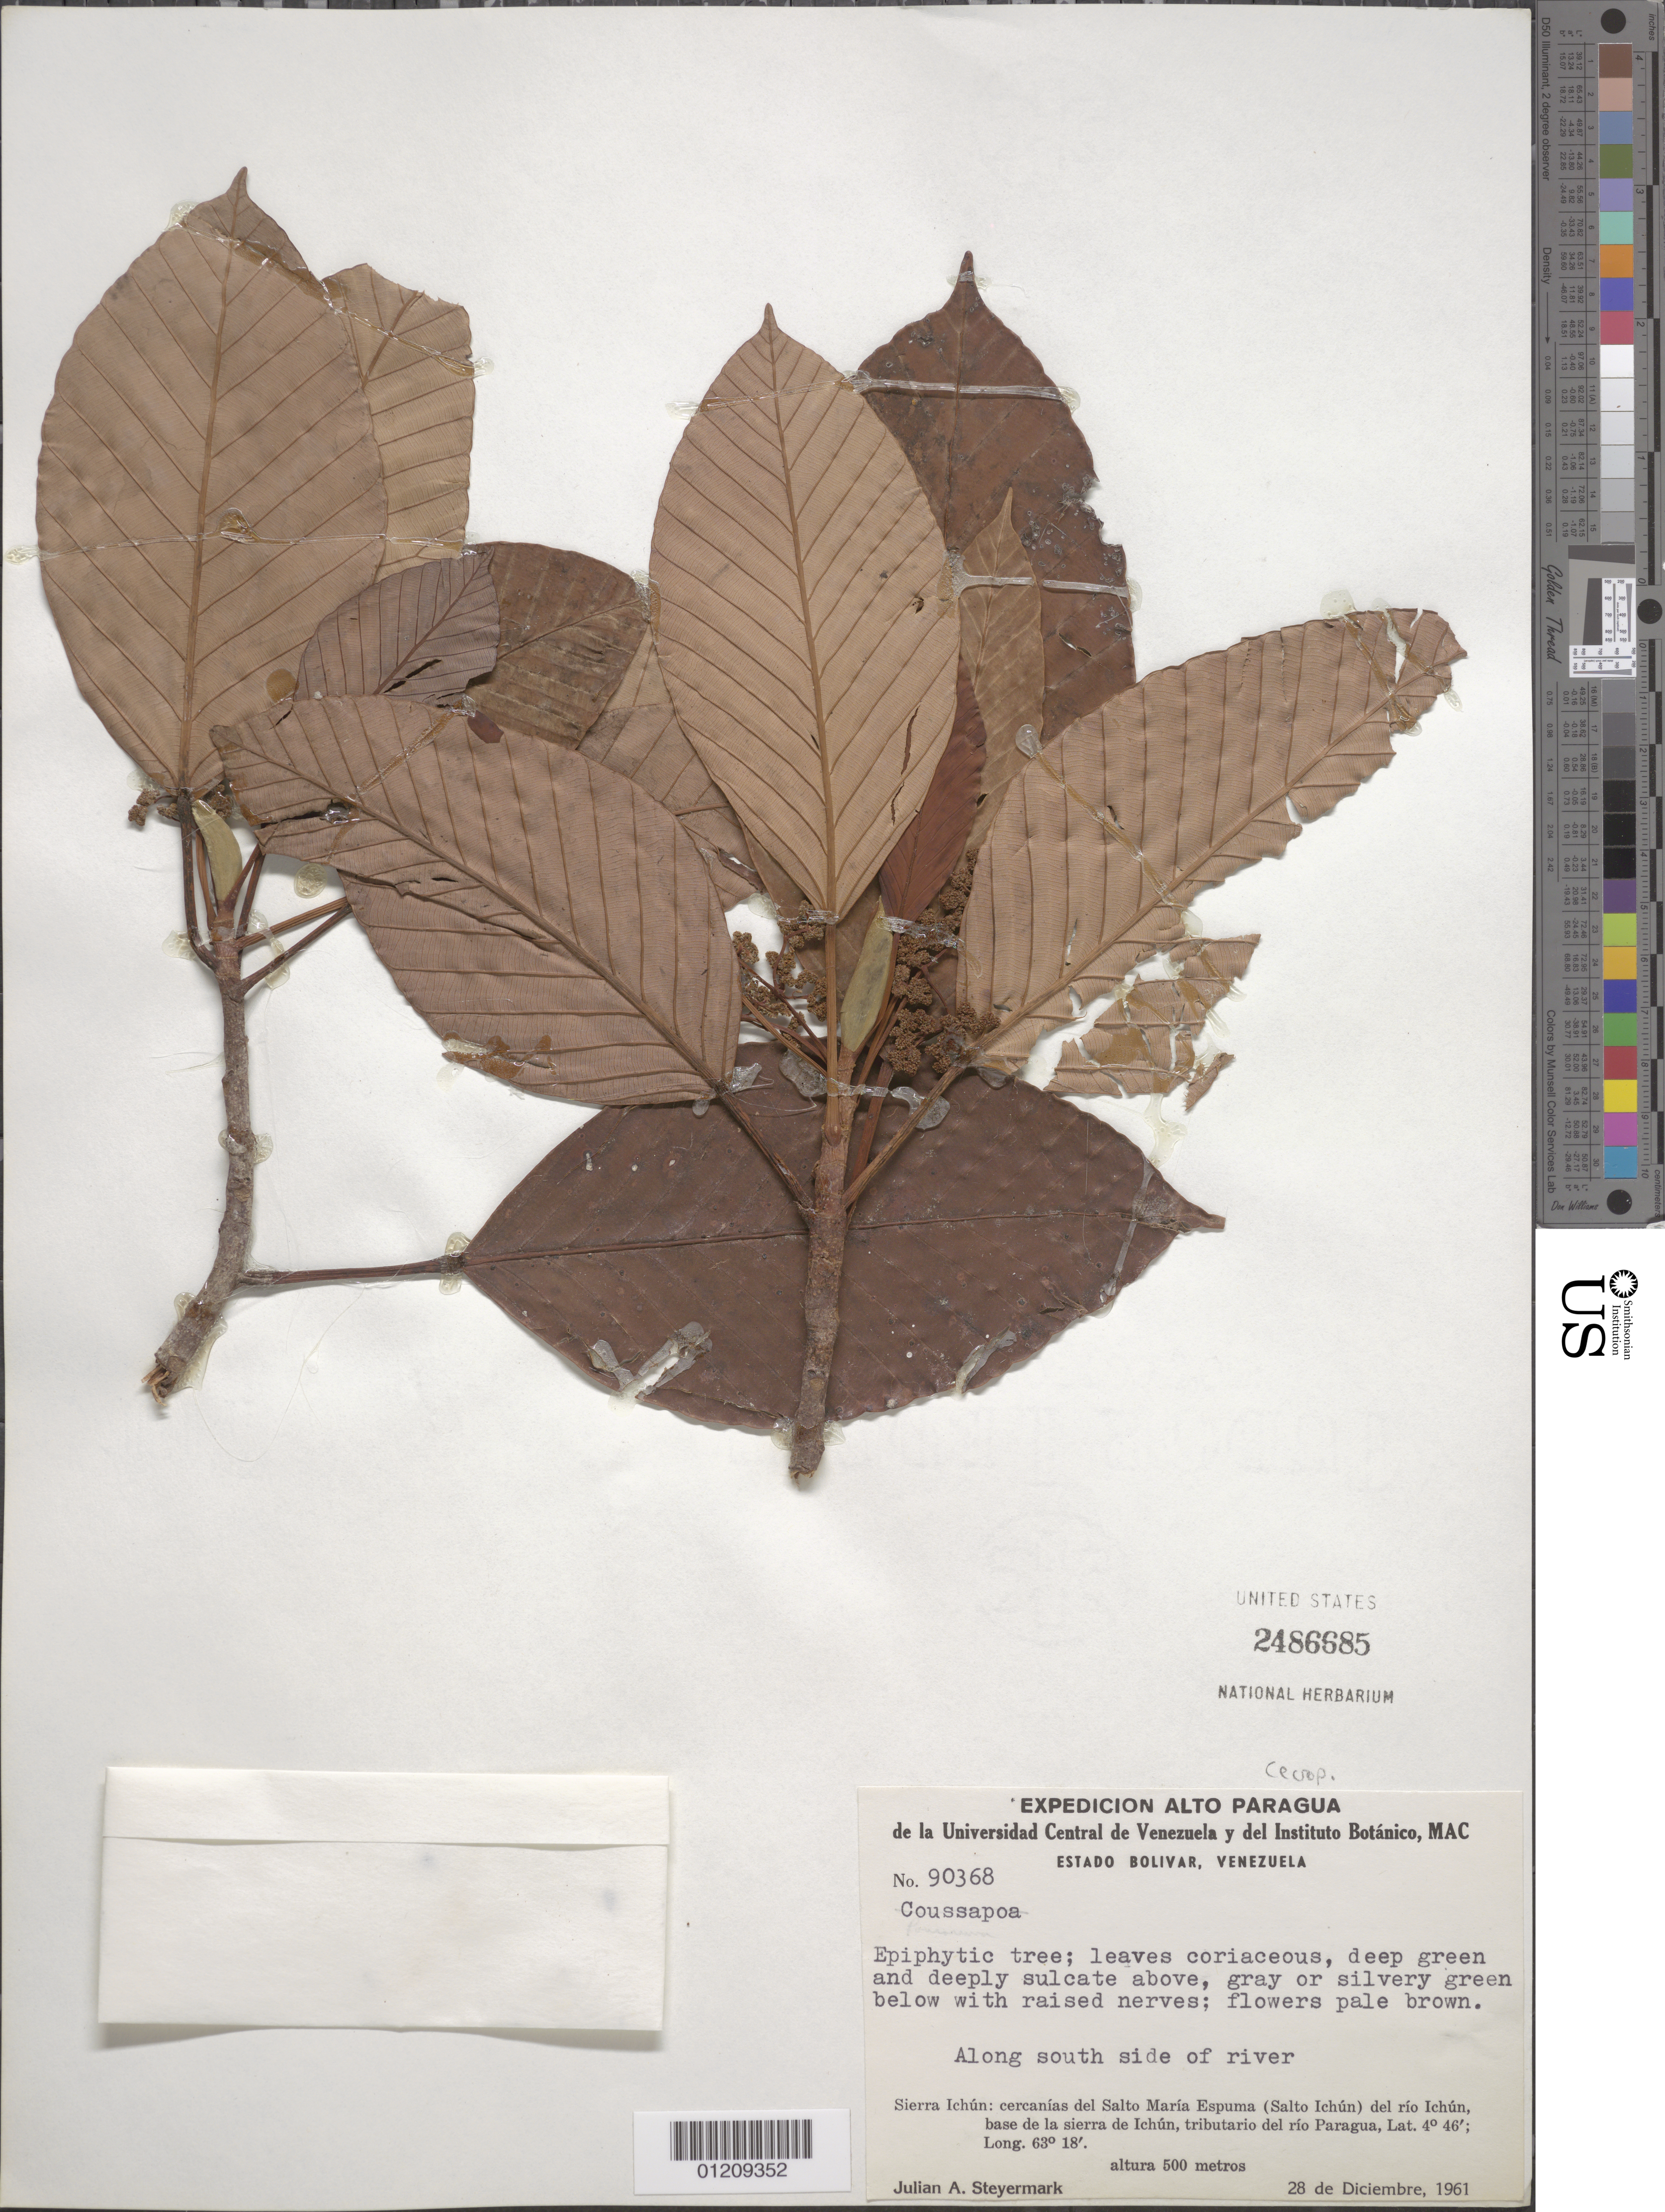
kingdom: Plantae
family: Cecropiaceae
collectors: J. Steyermark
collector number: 90368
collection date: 1961-12-28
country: Venezuela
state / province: Bolívar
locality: Sierra Ichún: cercanias del Salto María Espuma (Salto Ichún) del rio Ichún, base de la sierra de Ichún, tributario del rio Paragua. Along south side of river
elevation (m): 500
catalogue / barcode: US 2486685